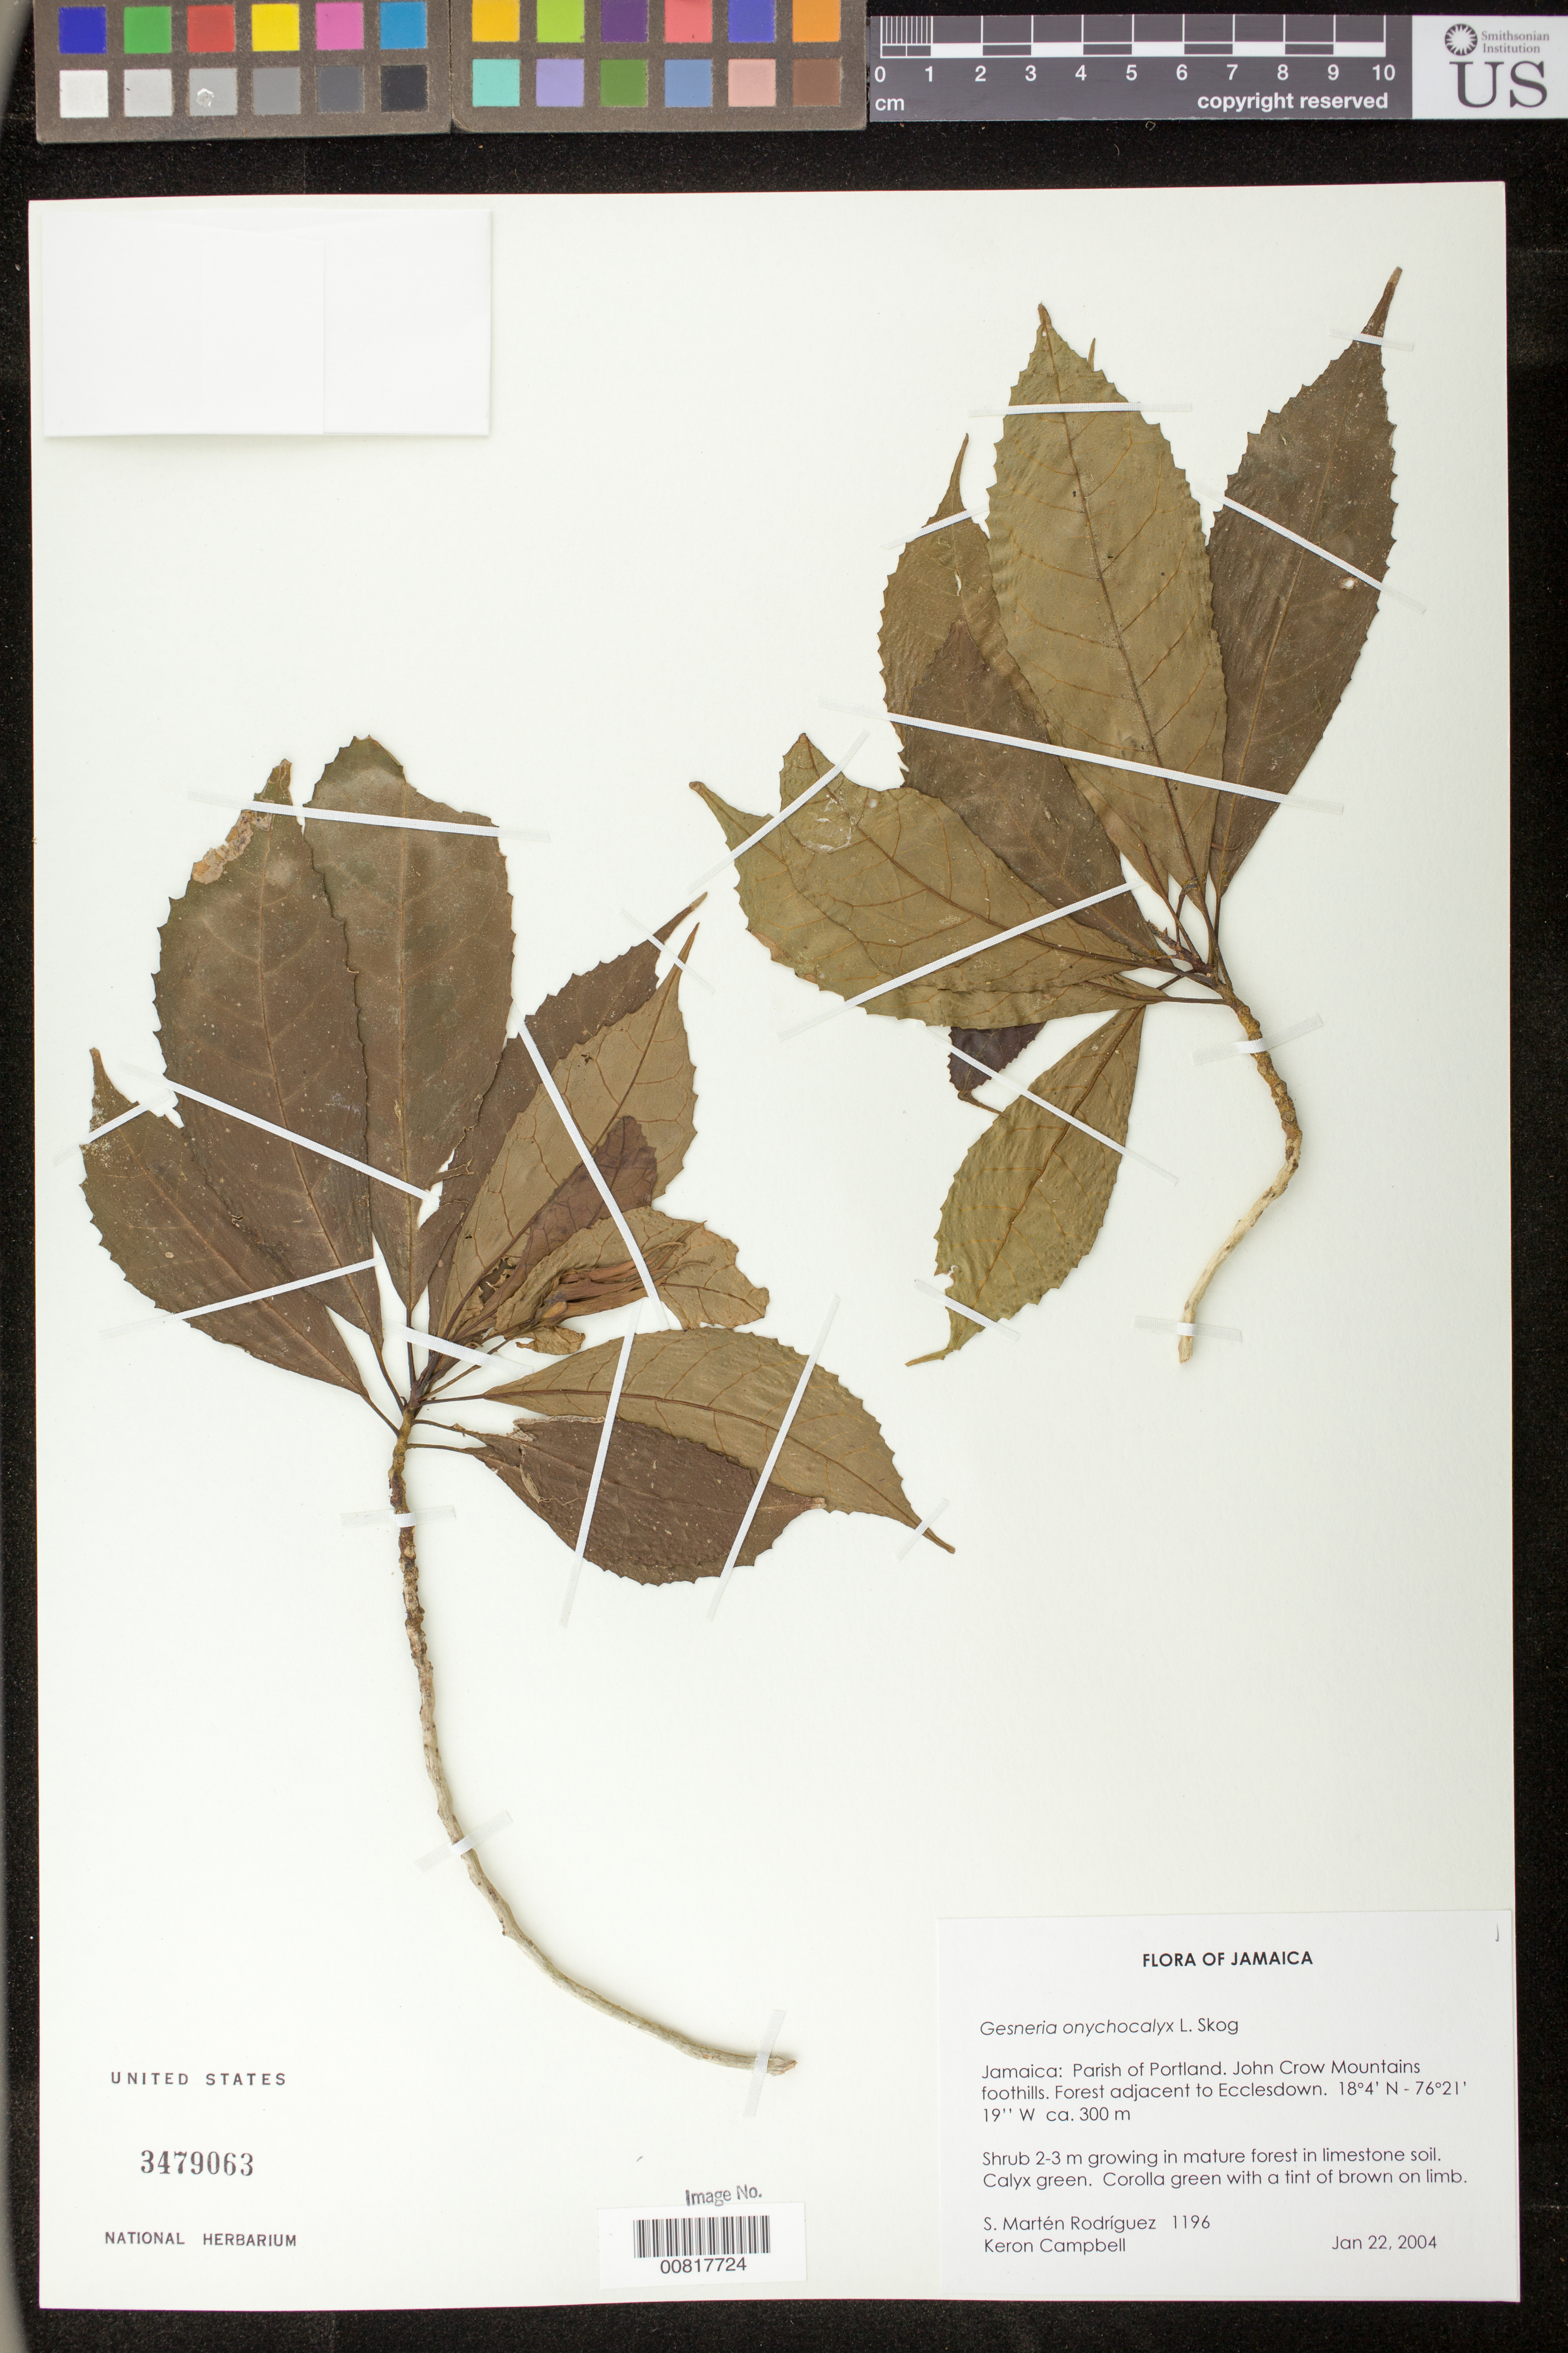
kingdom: Plantae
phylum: Tracheophyta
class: Magnoliopsida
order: Lamiales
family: Gesneriaceae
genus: Gesneria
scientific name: Gesneria onychocalyx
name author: L.E. Skog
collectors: S. Martén-Rodríguez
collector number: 1196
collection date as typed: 22 Jan 2004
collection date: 2004-01-22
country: Jamaica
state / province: Portland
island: Jamaica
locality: Parish of Portland. John Crow Mountains foothills. Forest adjacent to Ecclesdown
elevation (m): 300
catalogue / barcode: US 3479063